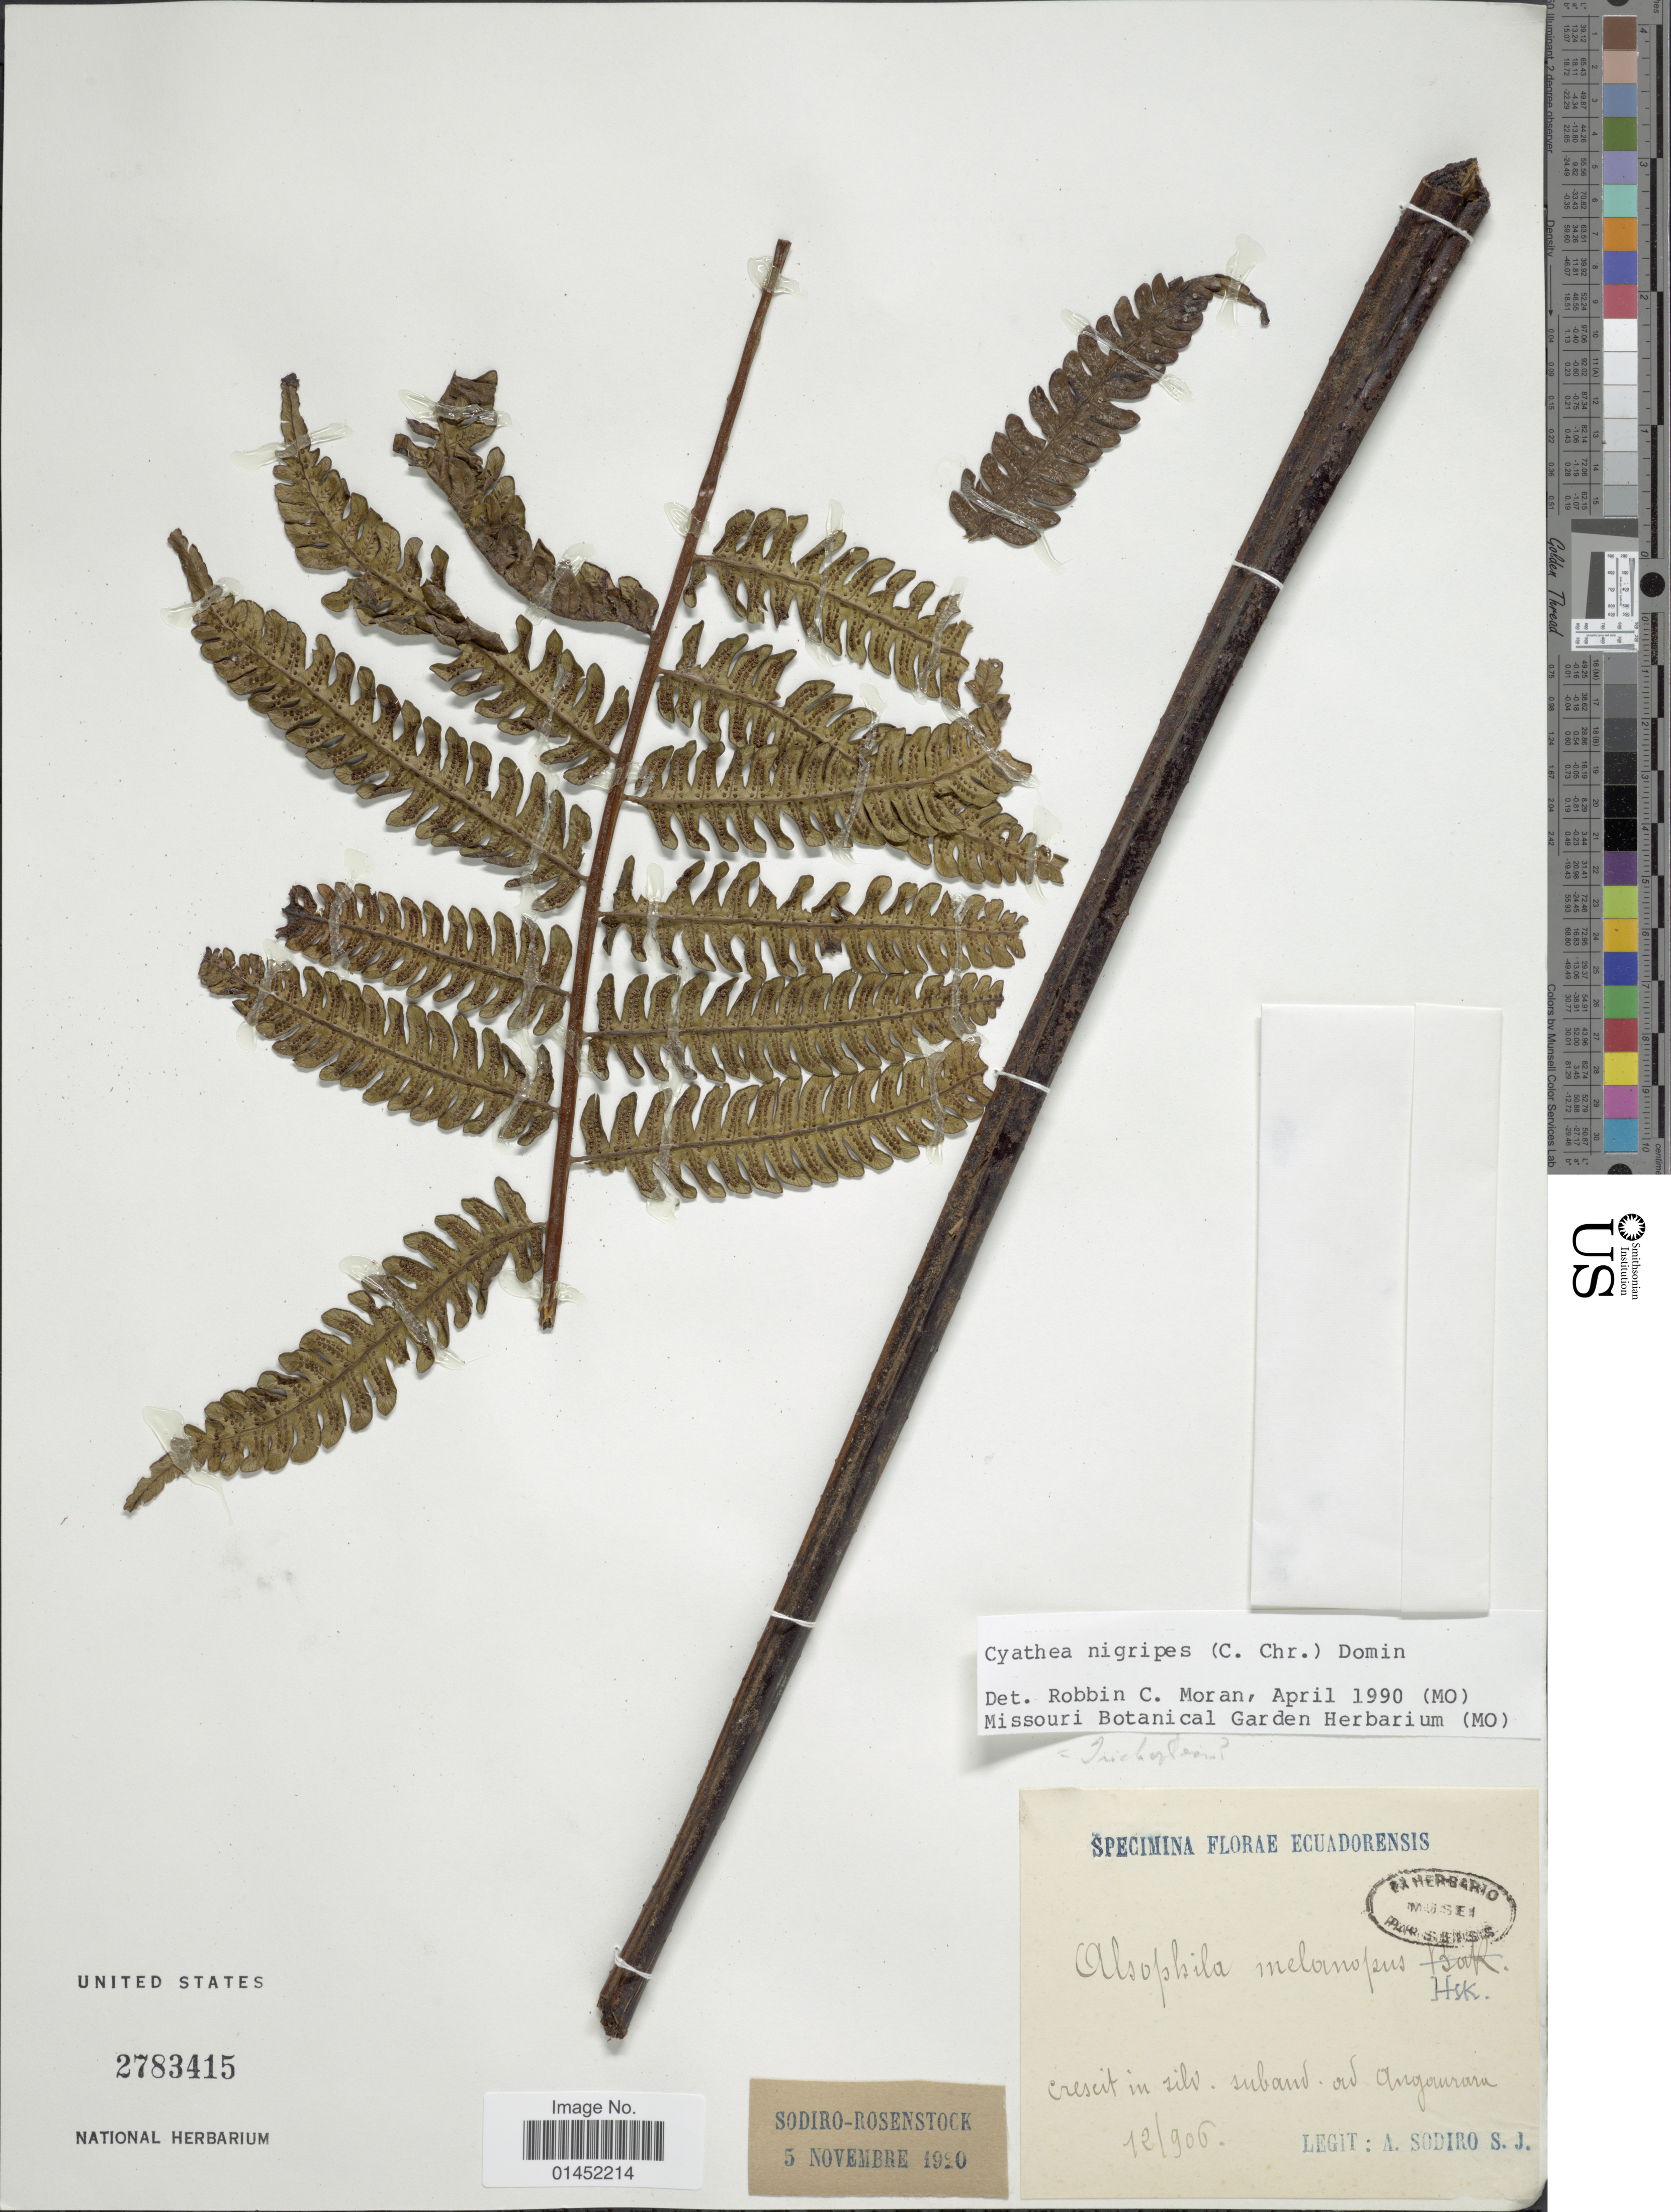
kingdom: Plantae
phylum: Tracheophyta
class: Polypodiopsida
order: Cyatheales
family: Cyatheaceae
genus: Cyathea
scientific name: Cyathea nigripes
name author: (C. Chr.) Domin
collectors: A. Sodiro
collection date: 1906-12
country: Ecuador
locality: Crescit in silv. suband ad Angaurara [interpreted]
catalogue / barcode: US 2783415